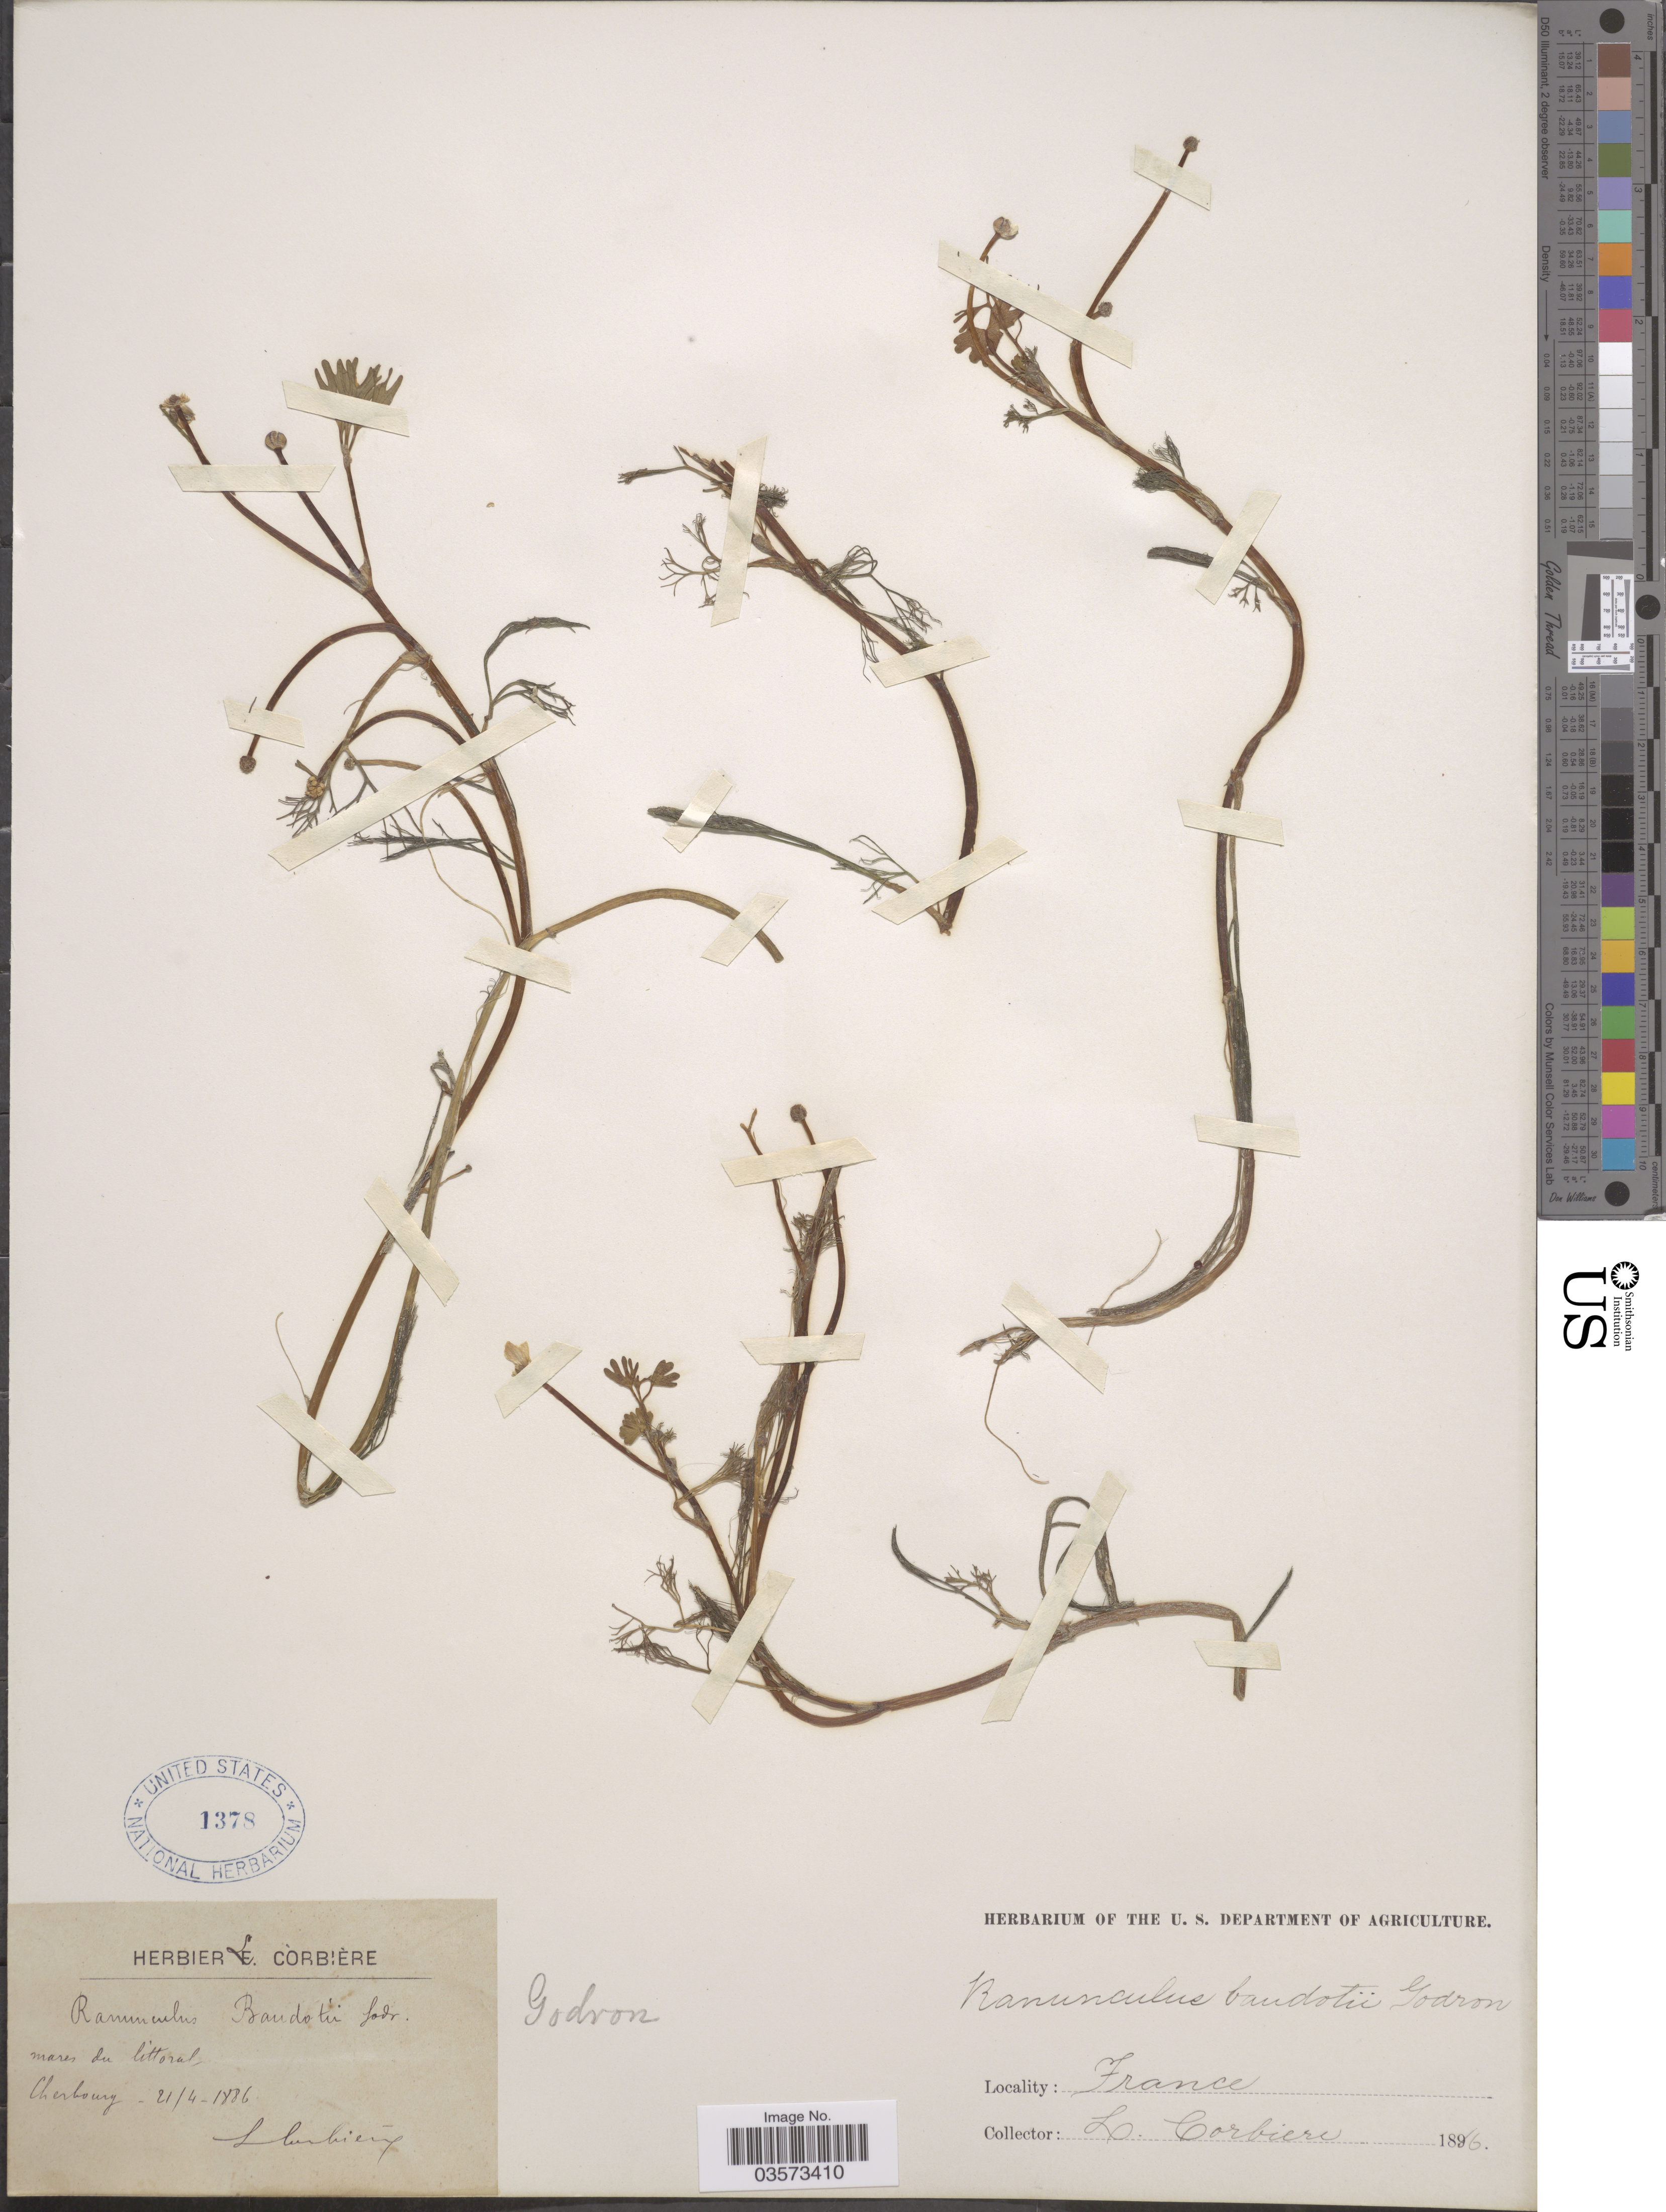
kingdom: Plantae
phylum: Tracheophyta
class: Magnoliopsida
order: Ranunculales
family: Ranunculaceae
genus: Ranunculus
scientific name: Ranunculus baudotii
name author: Godr.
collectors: L. Corbière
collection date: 1886-04-21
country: France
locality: Mares du littoral. Cherbourg.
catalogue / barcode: US 1378